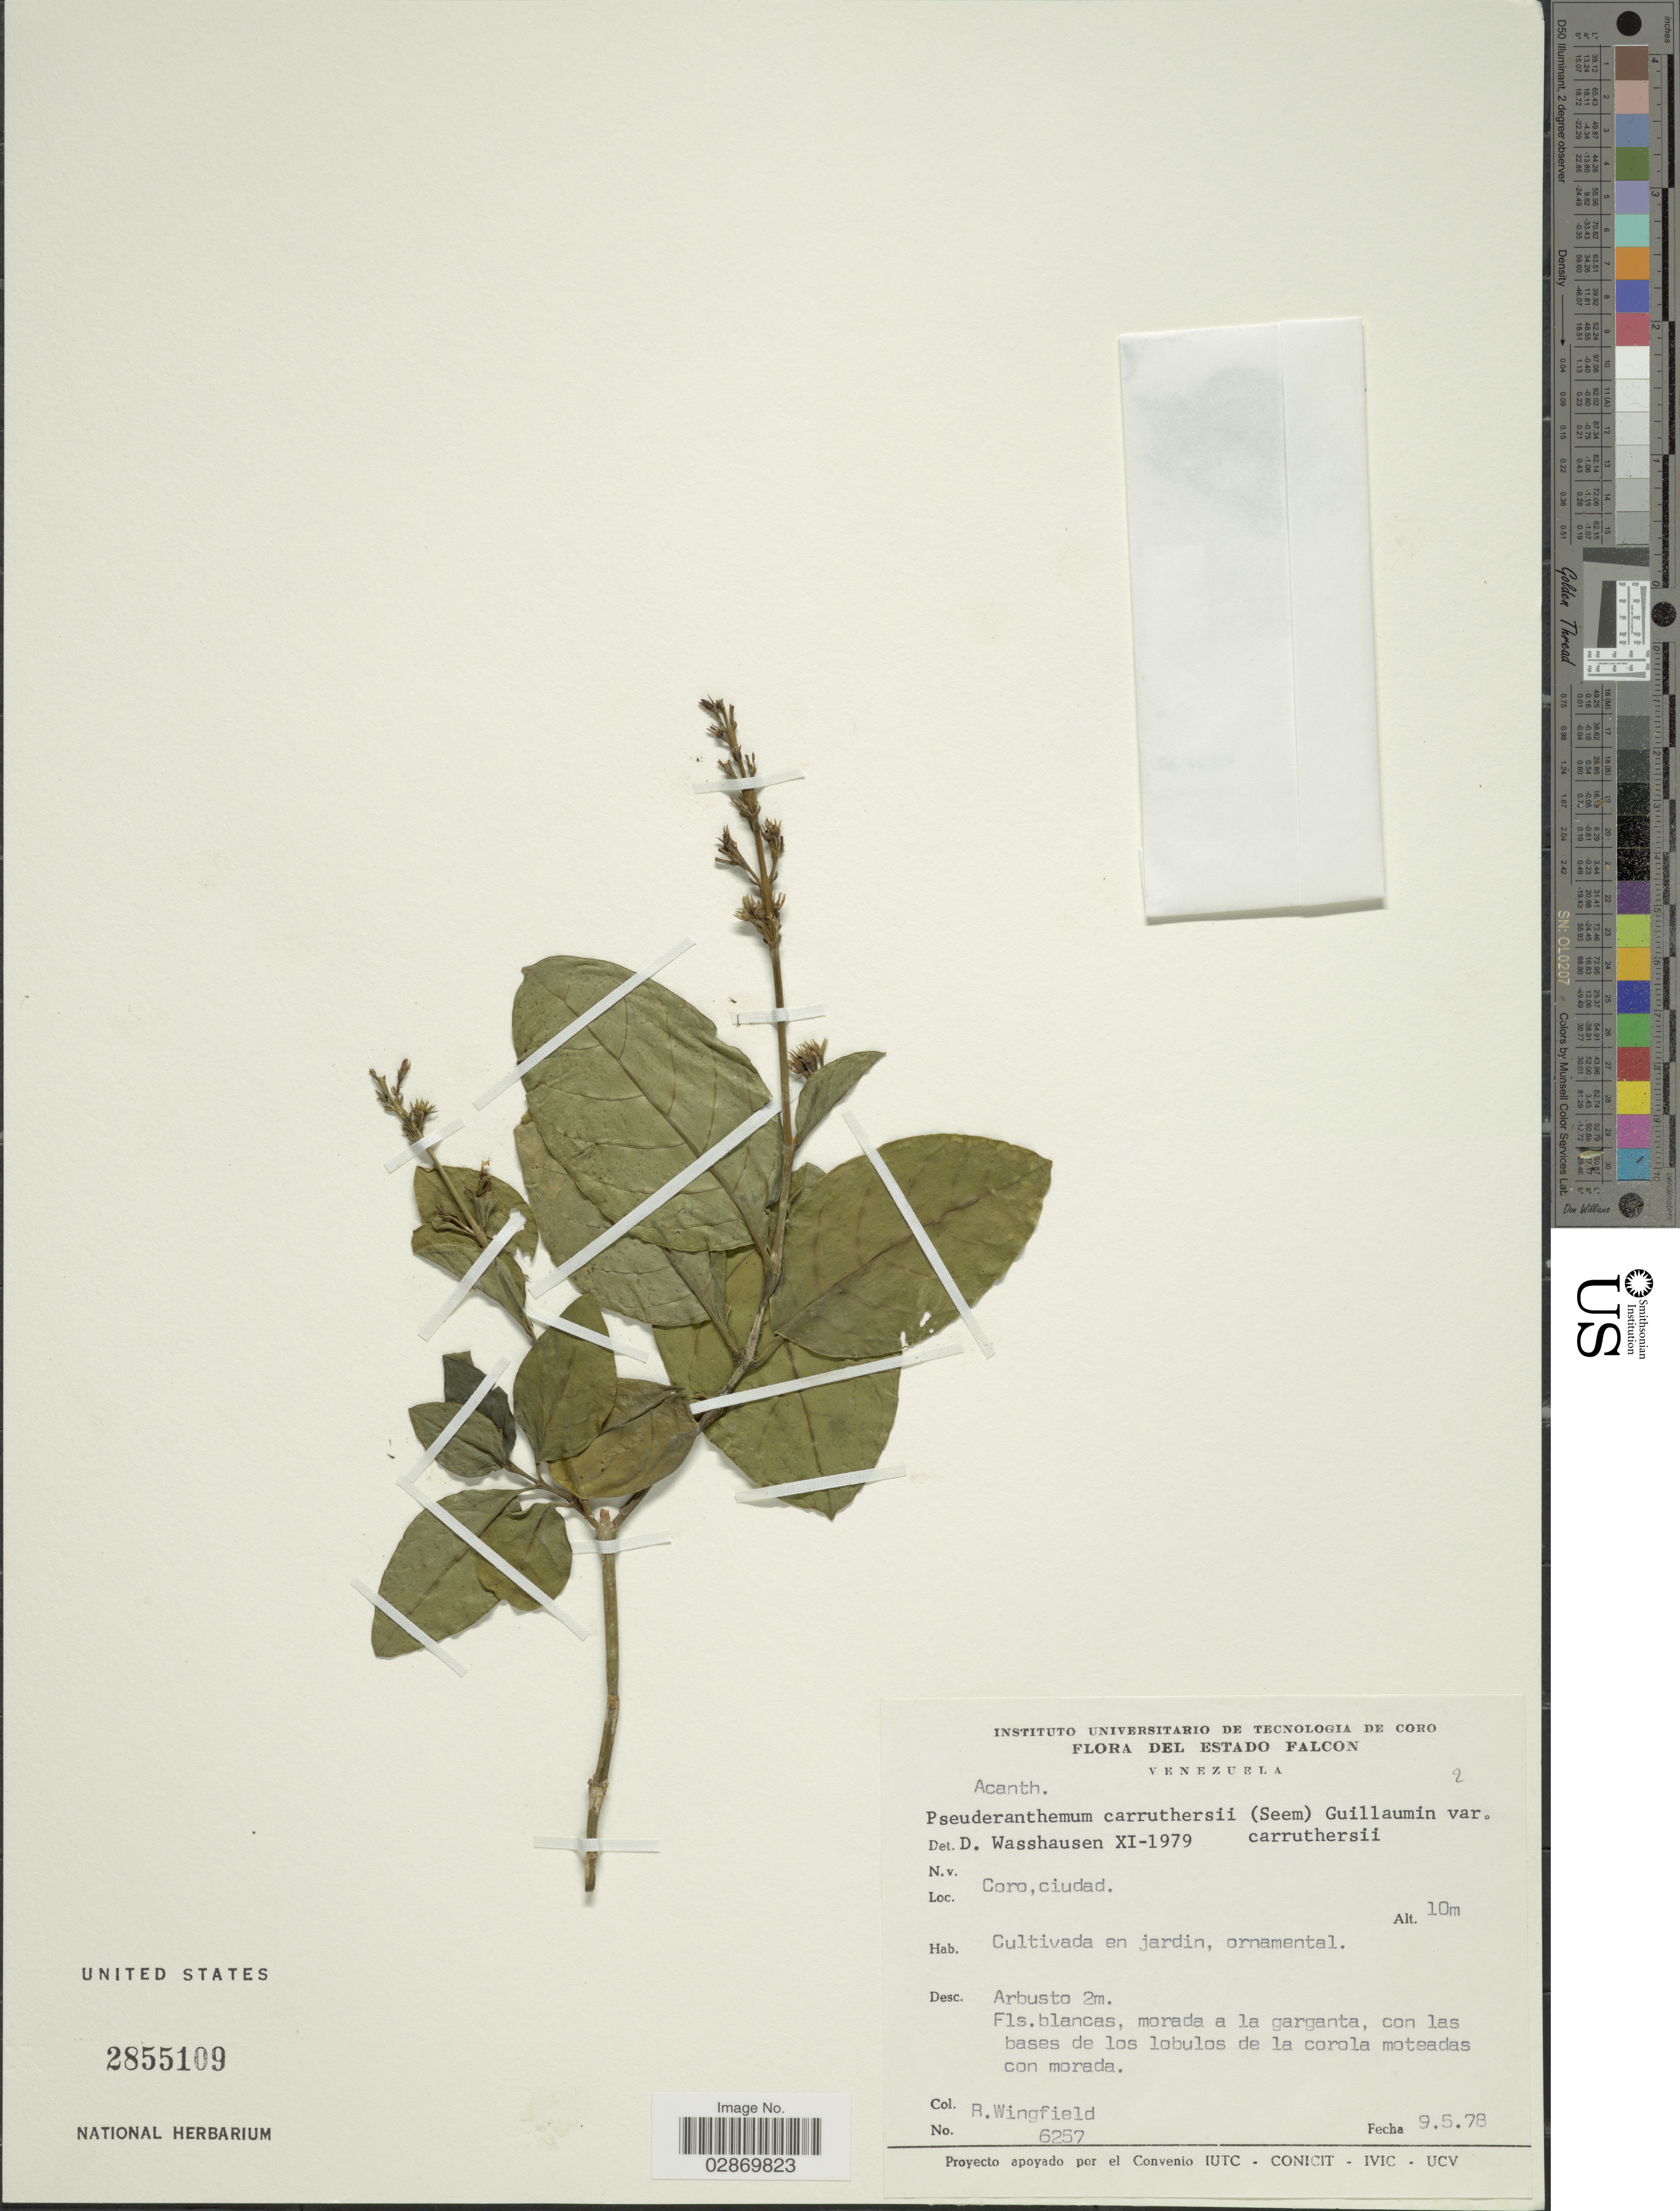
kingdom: Plantae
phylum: Tracheophyta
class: Magnoliopsida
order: Lamiales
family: Acanthaceae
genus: Pseuderanthemum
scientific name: Pseuderanthemum atropurpureum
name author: (W. Bull) L.H. Bailey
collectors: R. Wingfield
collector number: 6257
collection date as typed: Transcribed d/m/y: 9/5/78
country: Venezuela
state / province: Falcón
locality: Coro, ciudad, cultivada en jardin, ornamental.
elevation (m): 10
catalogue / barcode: US 2855109